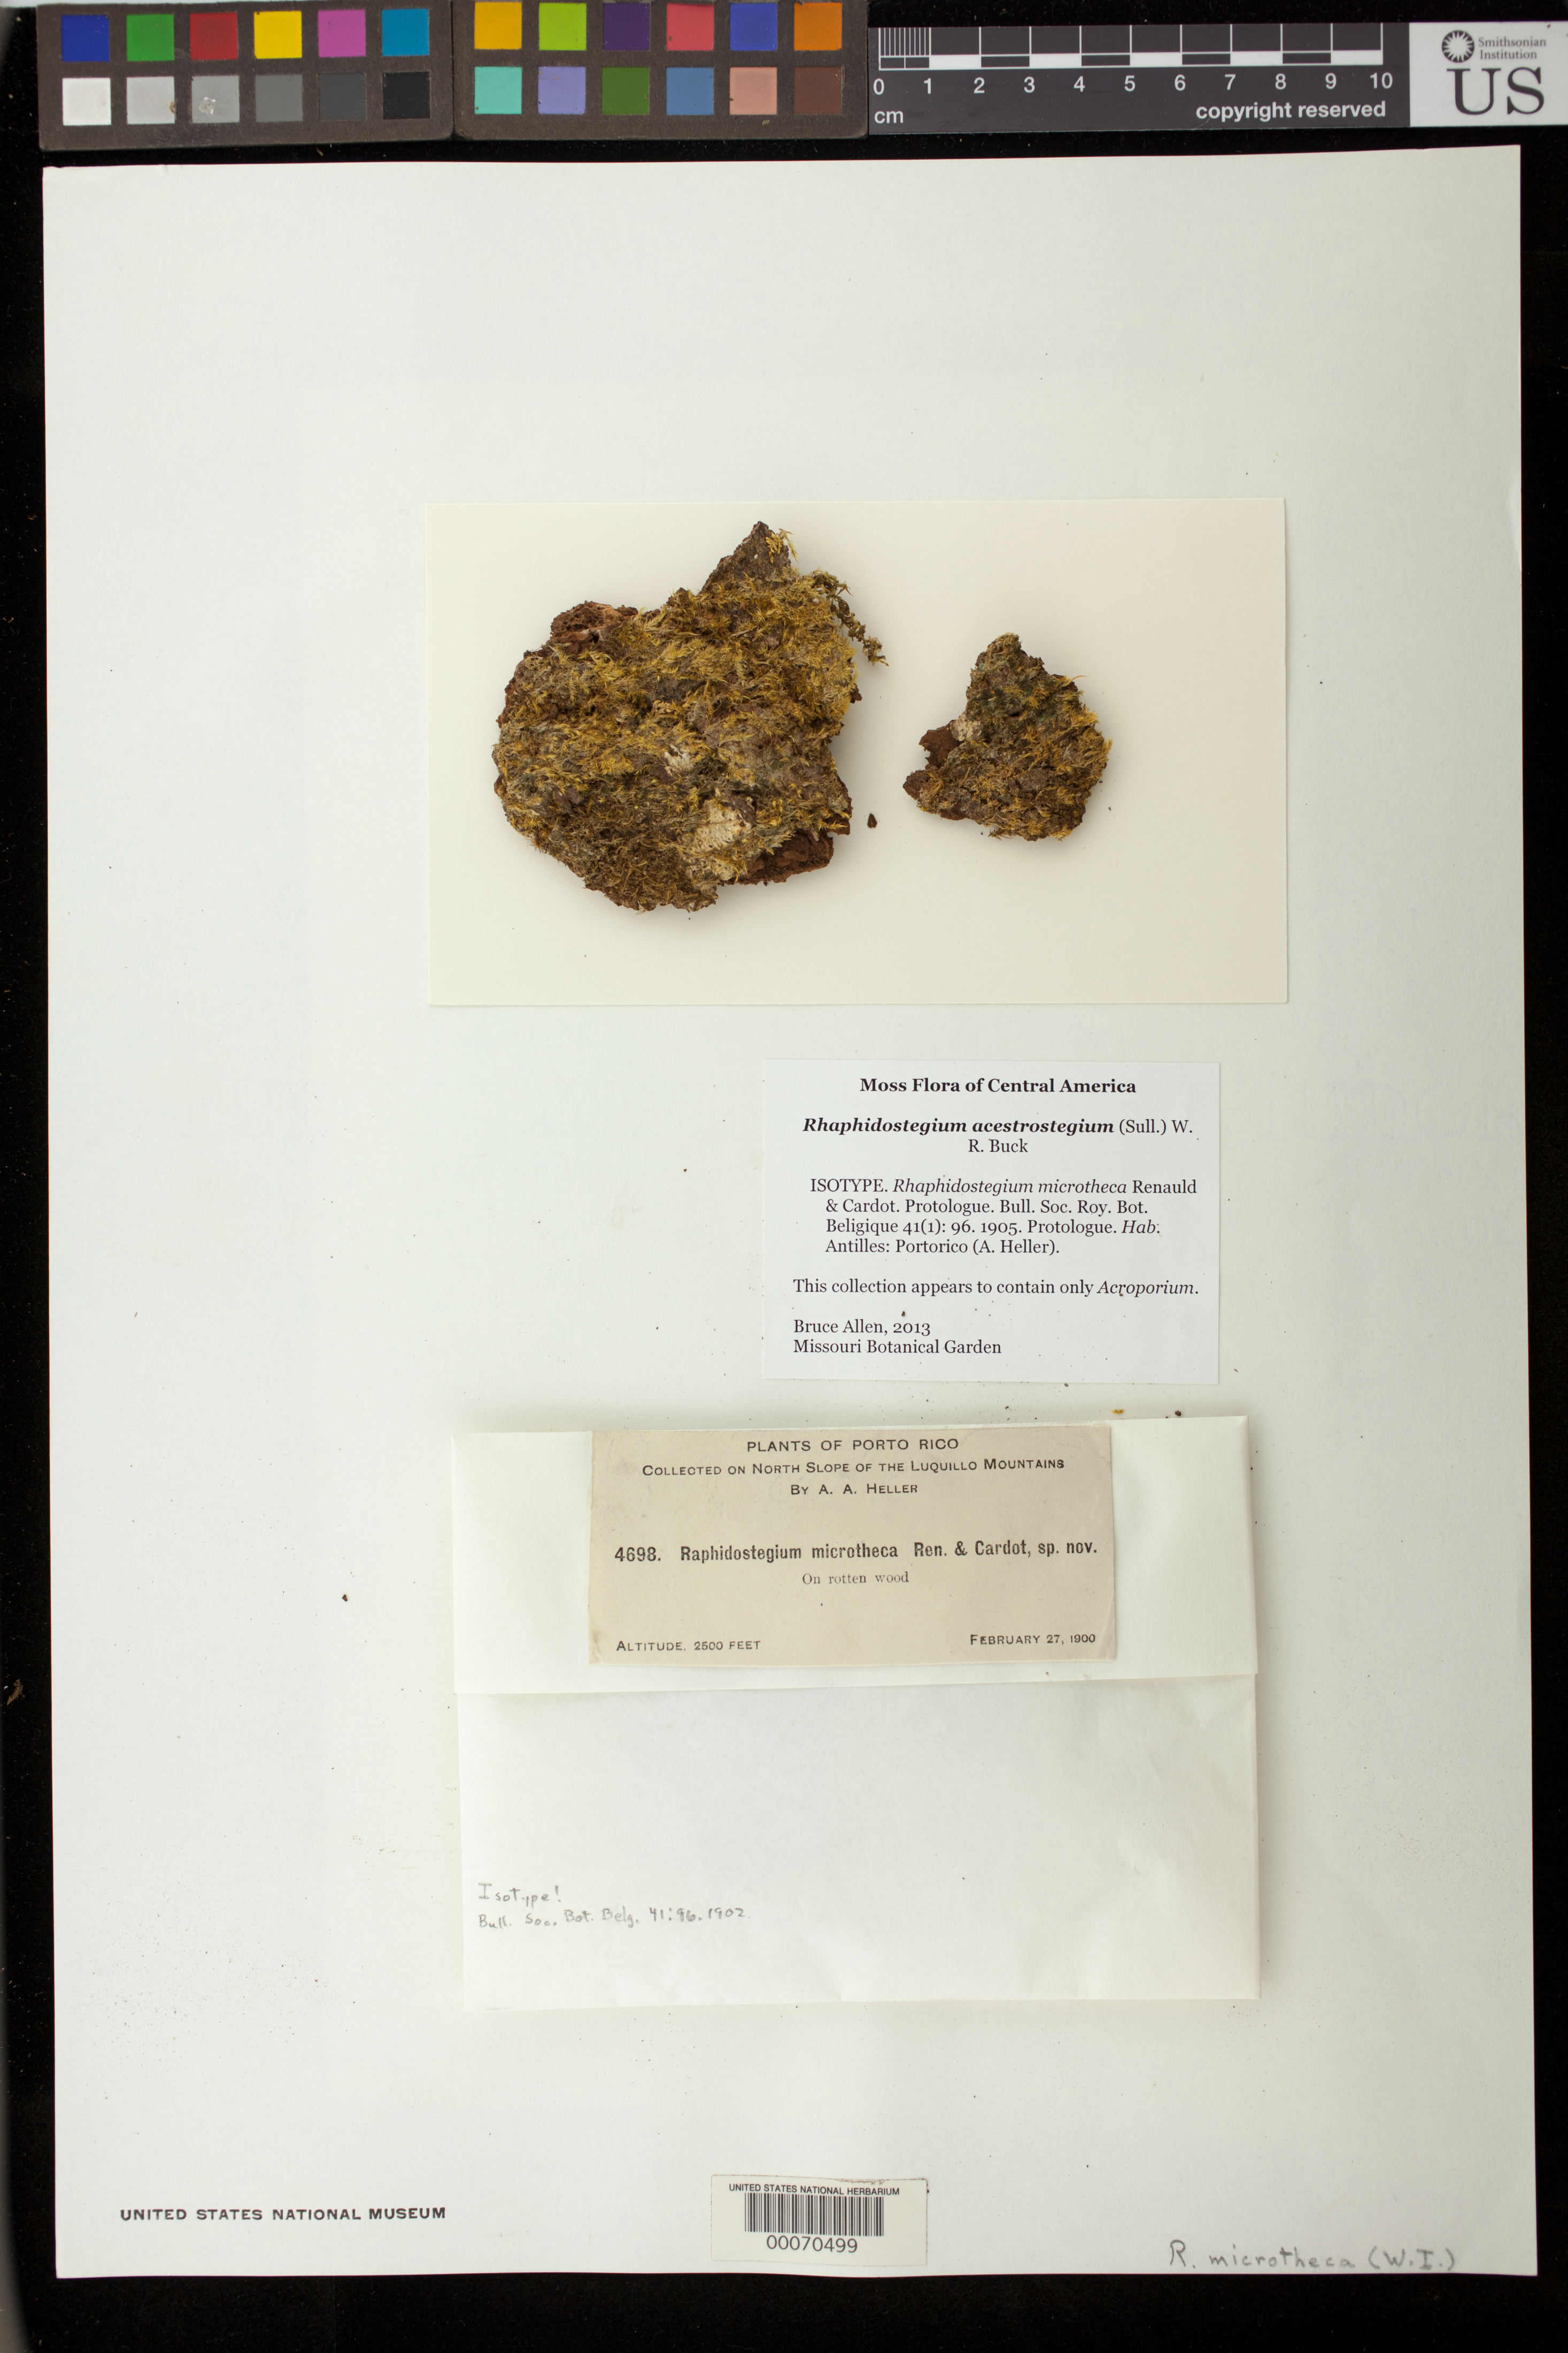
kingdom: Plantae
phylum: Bryophyta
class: Bryopsida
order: Hypnales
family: Sematophyllaceae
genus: Rhaphidostegium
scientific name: Rhaphidostegium microtheca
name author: Renauld & Cardot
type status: Isotype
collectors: A. A. Heller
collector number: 4698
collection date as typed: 27 Feb 1900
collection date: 1900-02-27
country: Puerto Rico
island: Greater Antilles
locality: North slope of Lugillo Mts.; alt. 2500 ft.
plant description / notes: "This collection appears to contain only Acroporium"